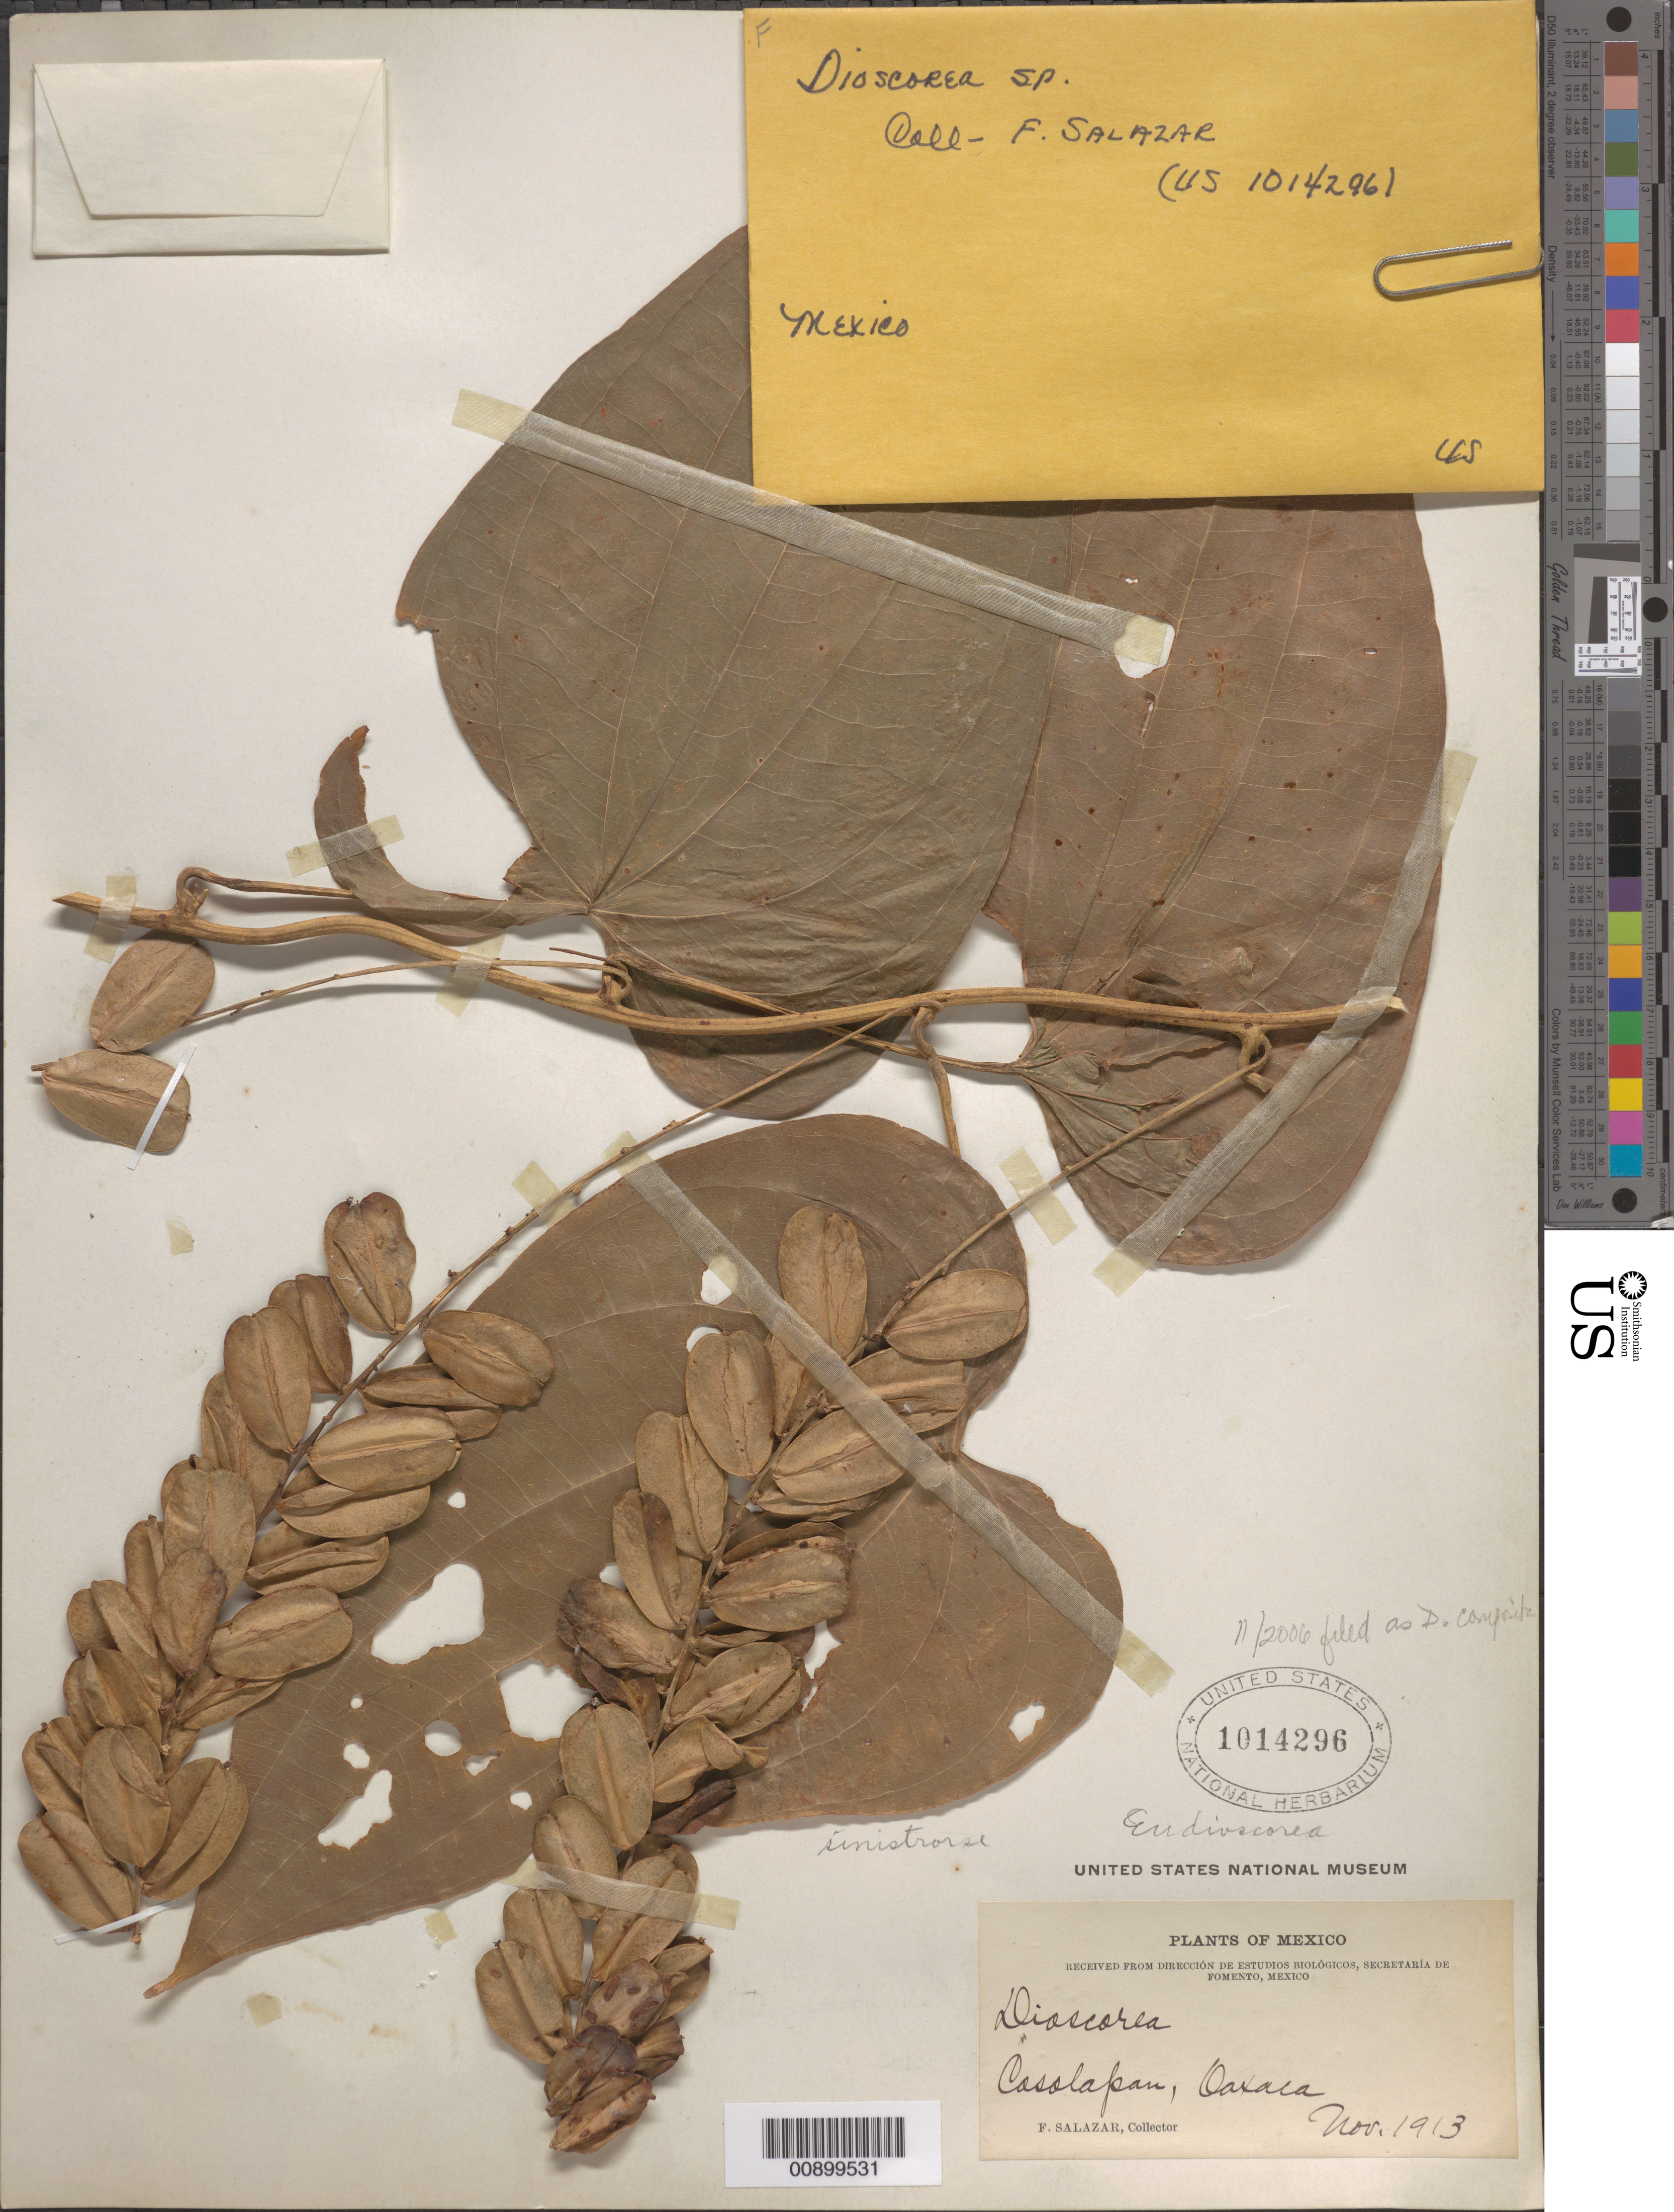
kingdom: Plantae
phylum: Tracheophyta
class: Liliopsida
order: Dioscoreales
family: Dioscoreaceae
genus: Dioscorea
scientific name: Dioscorea composita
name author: Hemsl.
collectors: F. Salazar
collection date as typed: Nov 1913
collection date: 1913-11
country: Mexico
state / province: Oaxaca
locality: Cosolapan, Oaxaca.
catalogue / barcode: US 1014296